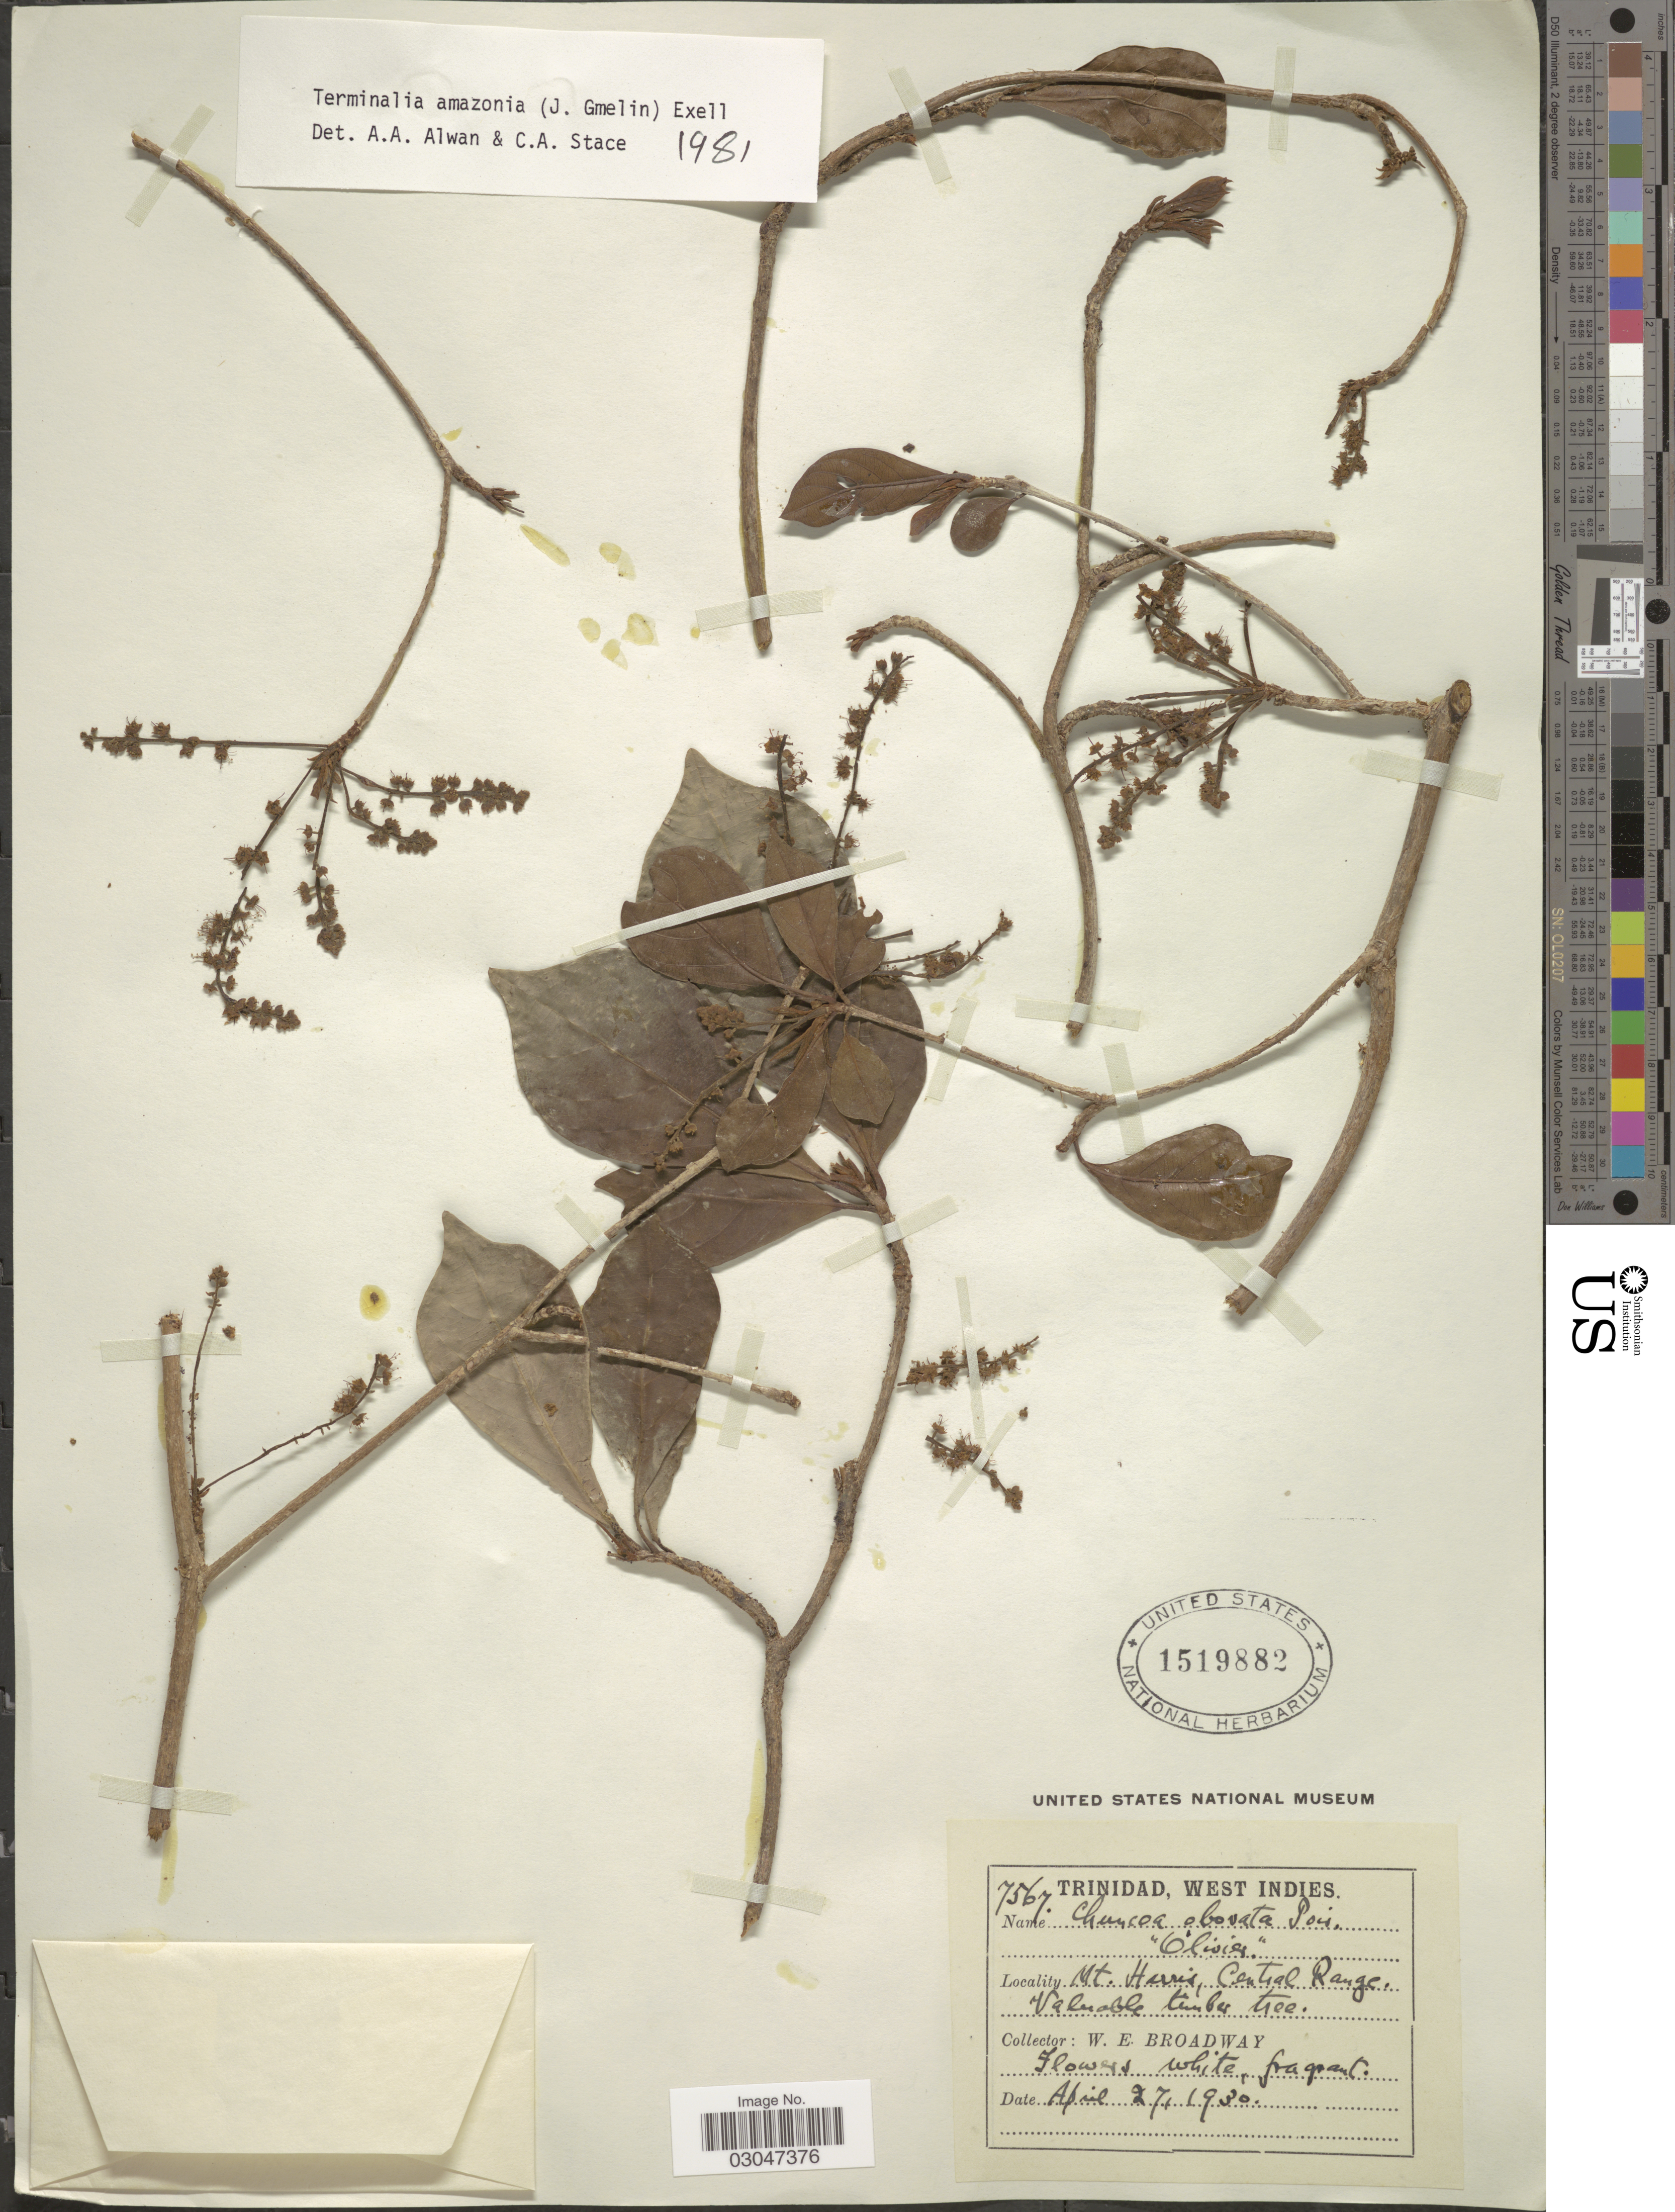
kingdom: Plantae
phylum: Tracheophyta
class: Magnoliopsida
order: Myrtales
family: Combretaceae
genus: Terminalia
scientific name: Terminalia amazonia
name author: (J.F. Gmel.) Exell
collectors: W. E. Broadway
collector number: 7567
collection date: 1930-04-27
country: Trinidad and Tobago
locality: Trinidad, Mt. Harris, Central Range.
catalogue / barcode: US 1519882